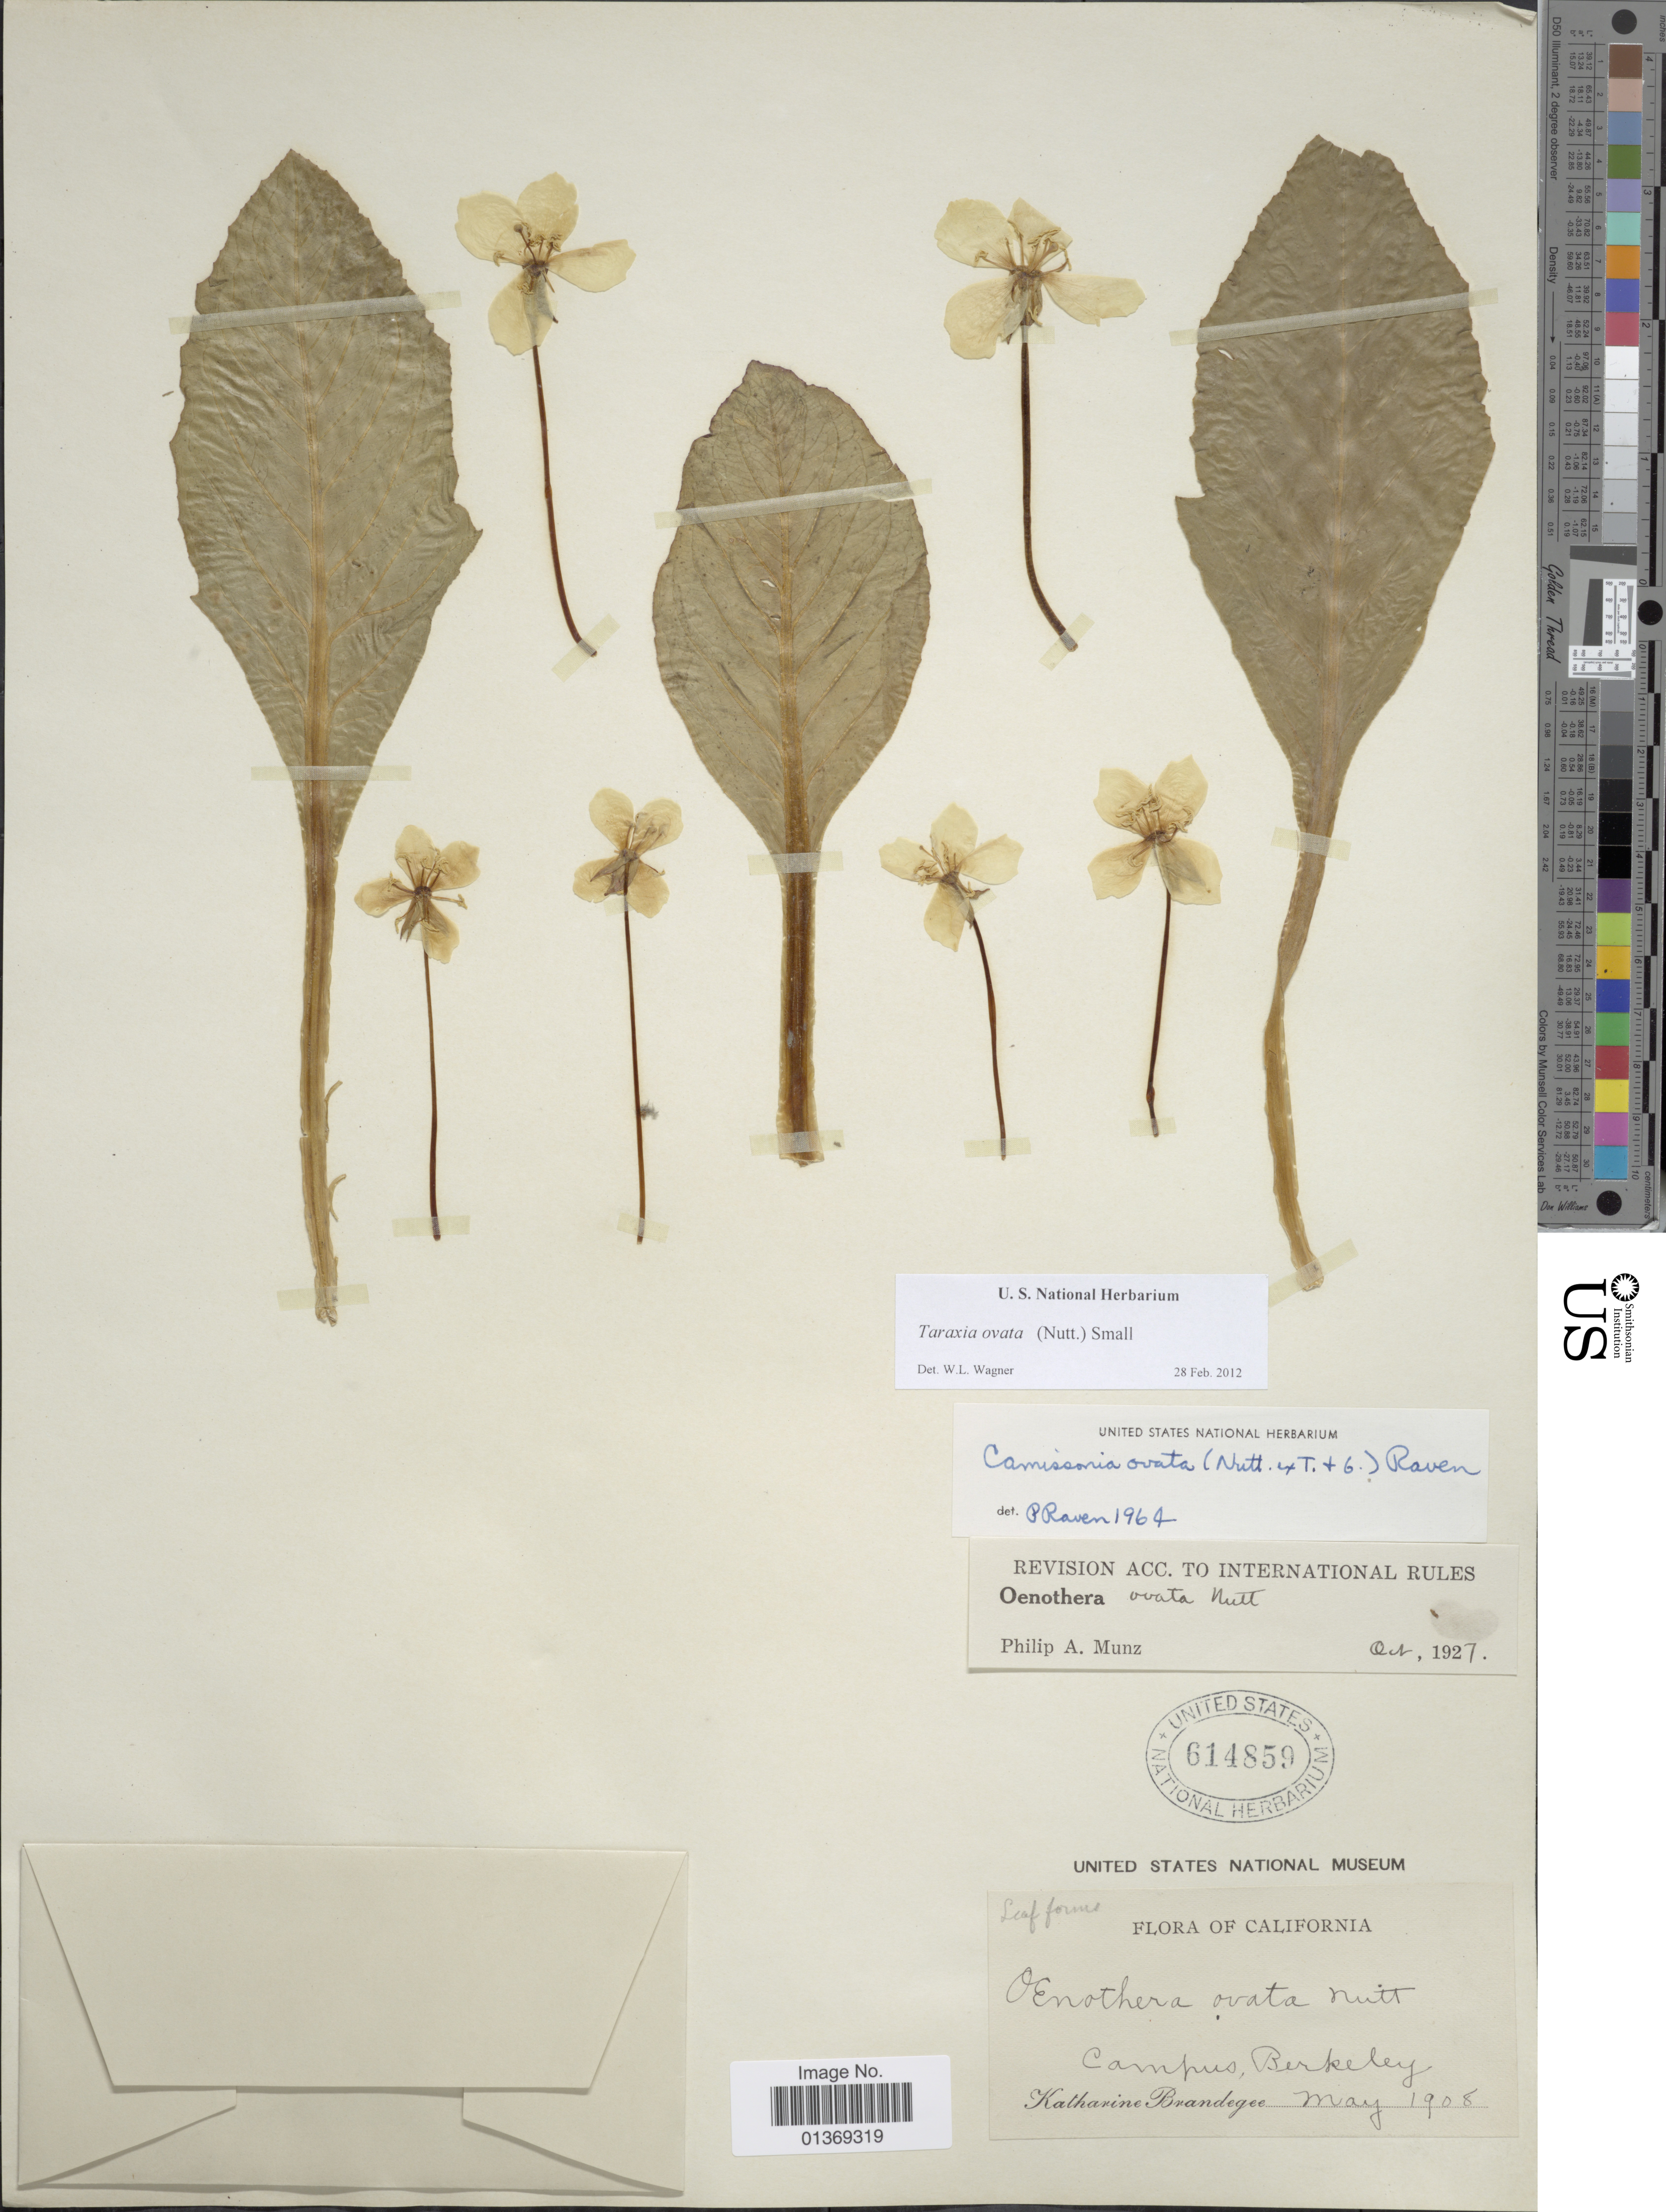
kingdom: Plantae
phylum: Tracheophyta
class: Magnoliopsida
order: Myrtales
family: Onagraceae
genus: Taraxia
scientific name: Taraxia ovata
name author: (Nutt.) Small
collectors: M. K. Brandegee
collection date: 1908-05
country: United States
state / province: California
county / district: Alameda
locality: Campus, Berkeley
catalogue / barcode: US 614859